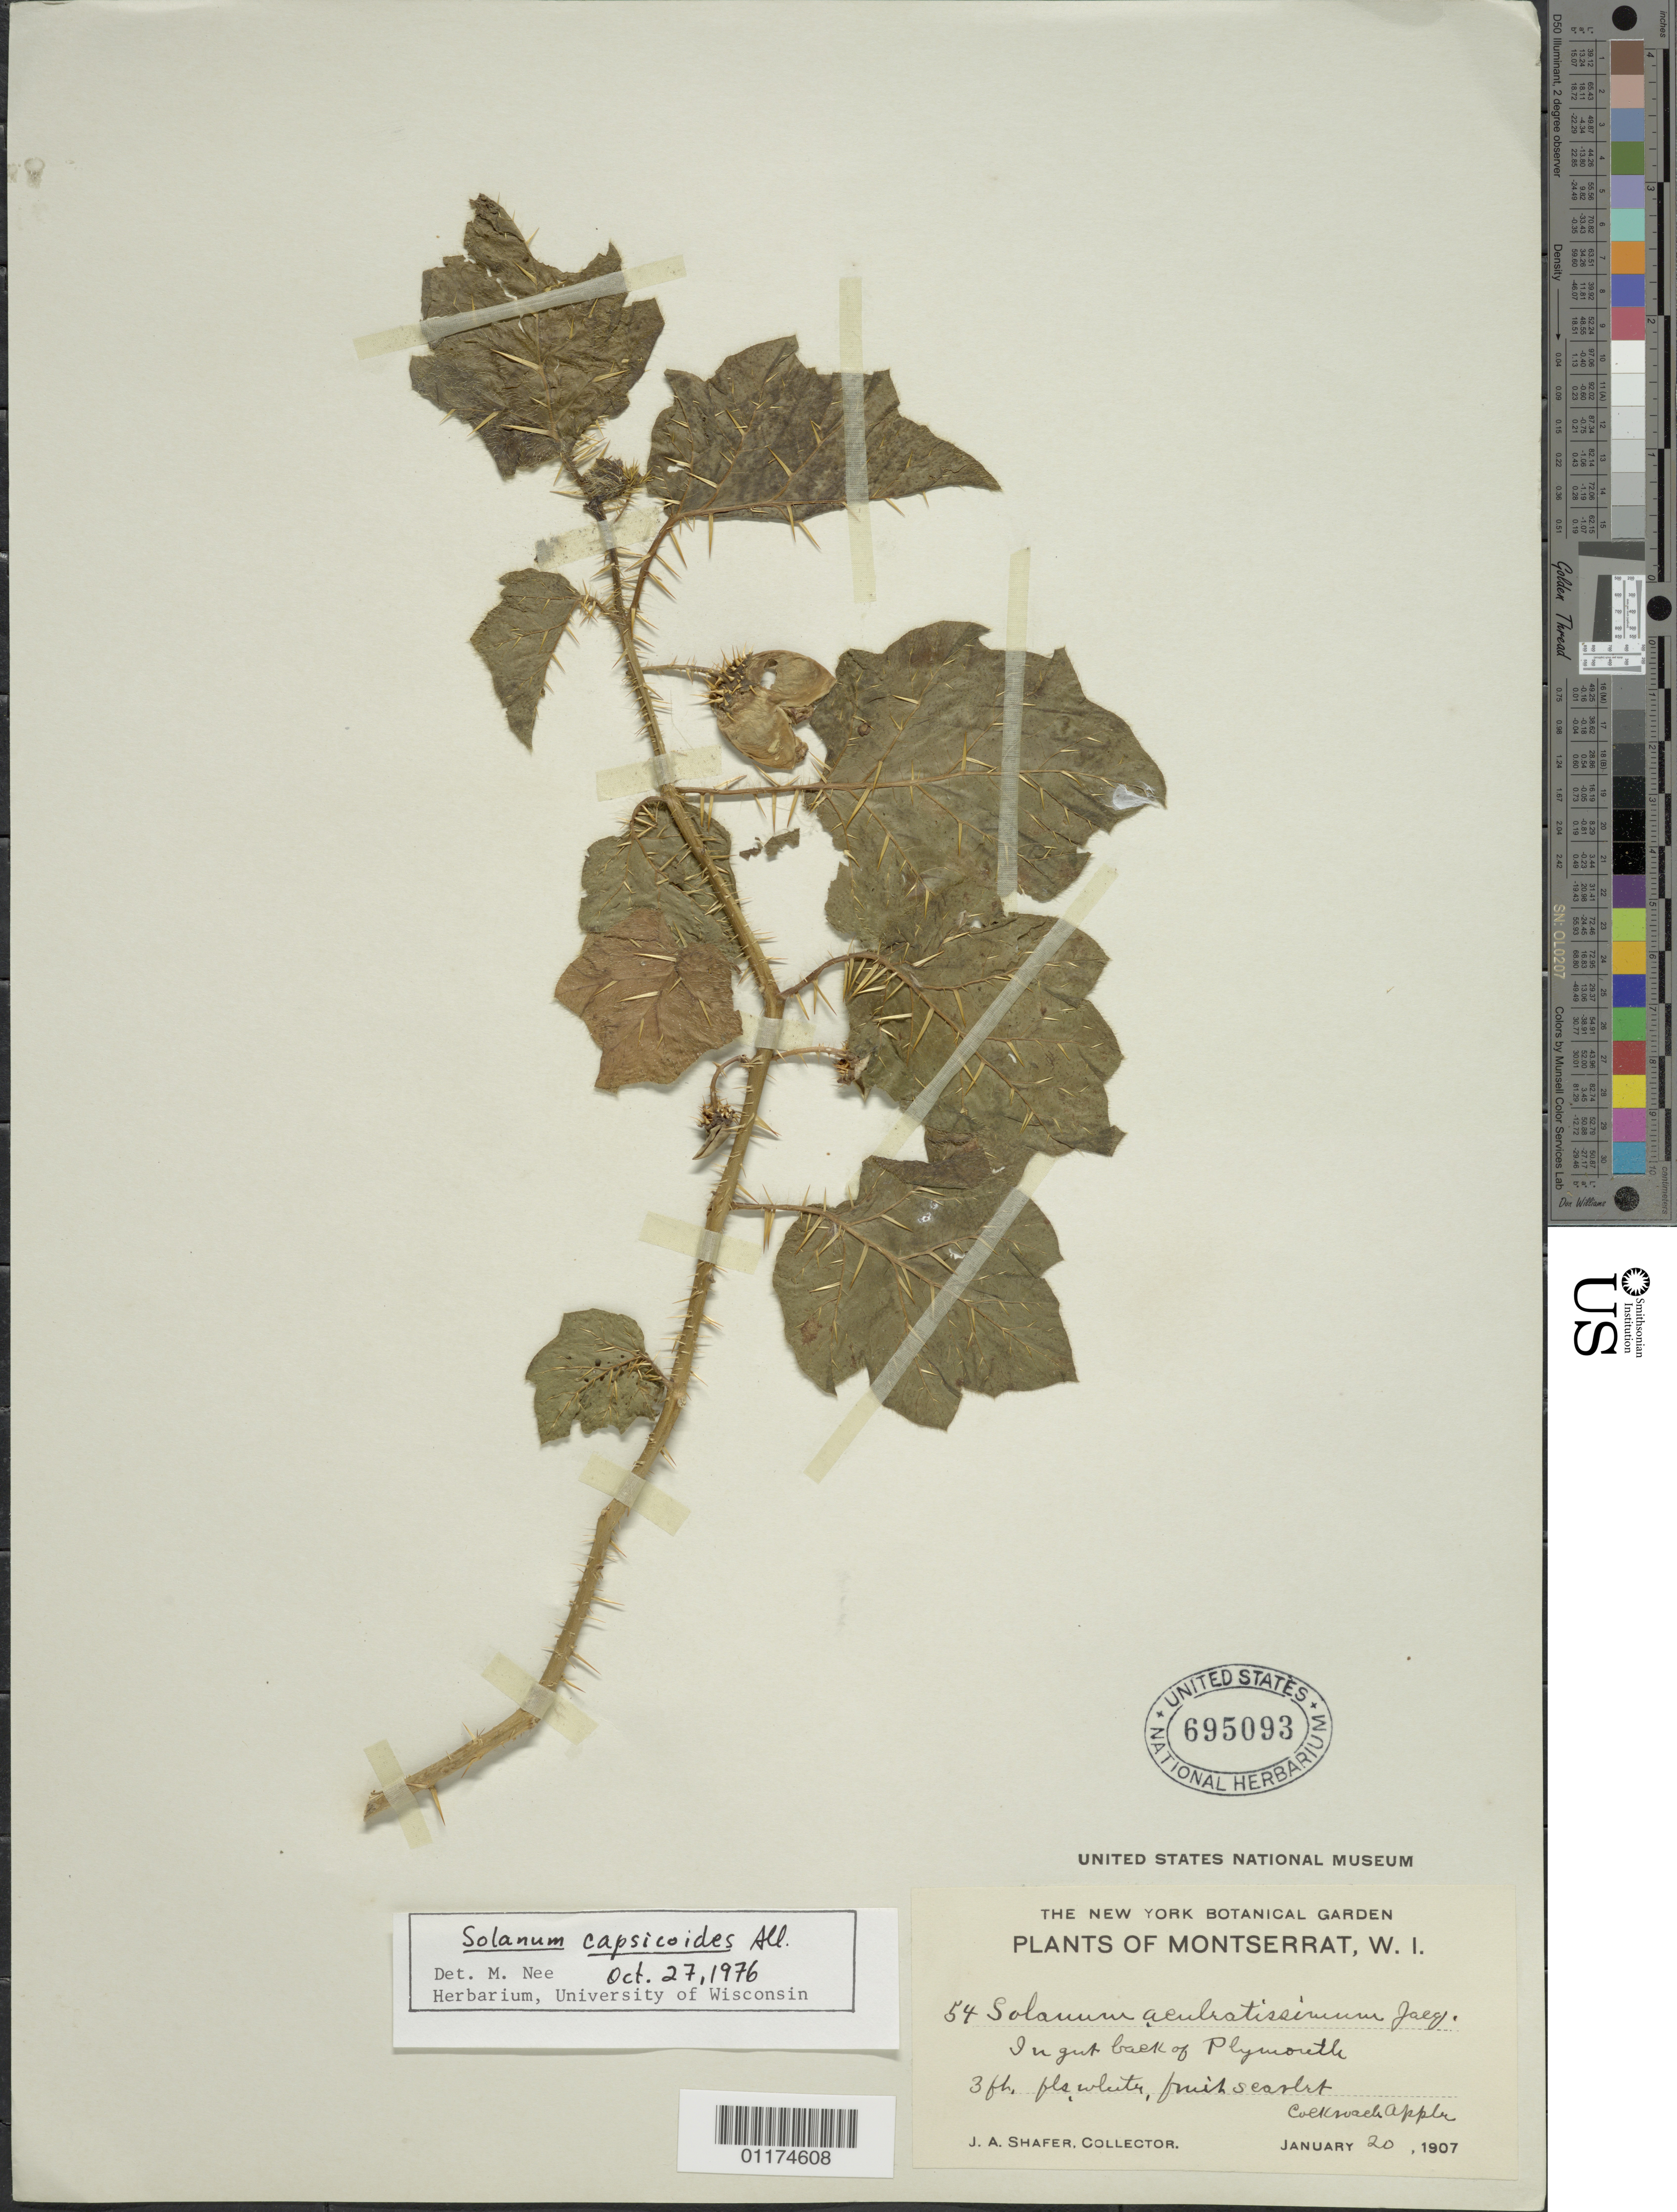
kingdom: Plantae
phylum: Tracheophyta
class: Magnoliopsida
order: Solanales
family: Solanaceae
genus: Solanum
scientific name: Solanum capsicoides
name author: All.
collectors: J. A. Shafer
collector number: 54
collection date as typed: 20 Jan 1907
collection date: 1907-01-20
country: Montserrat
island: Montserrat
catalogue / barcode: US 695093